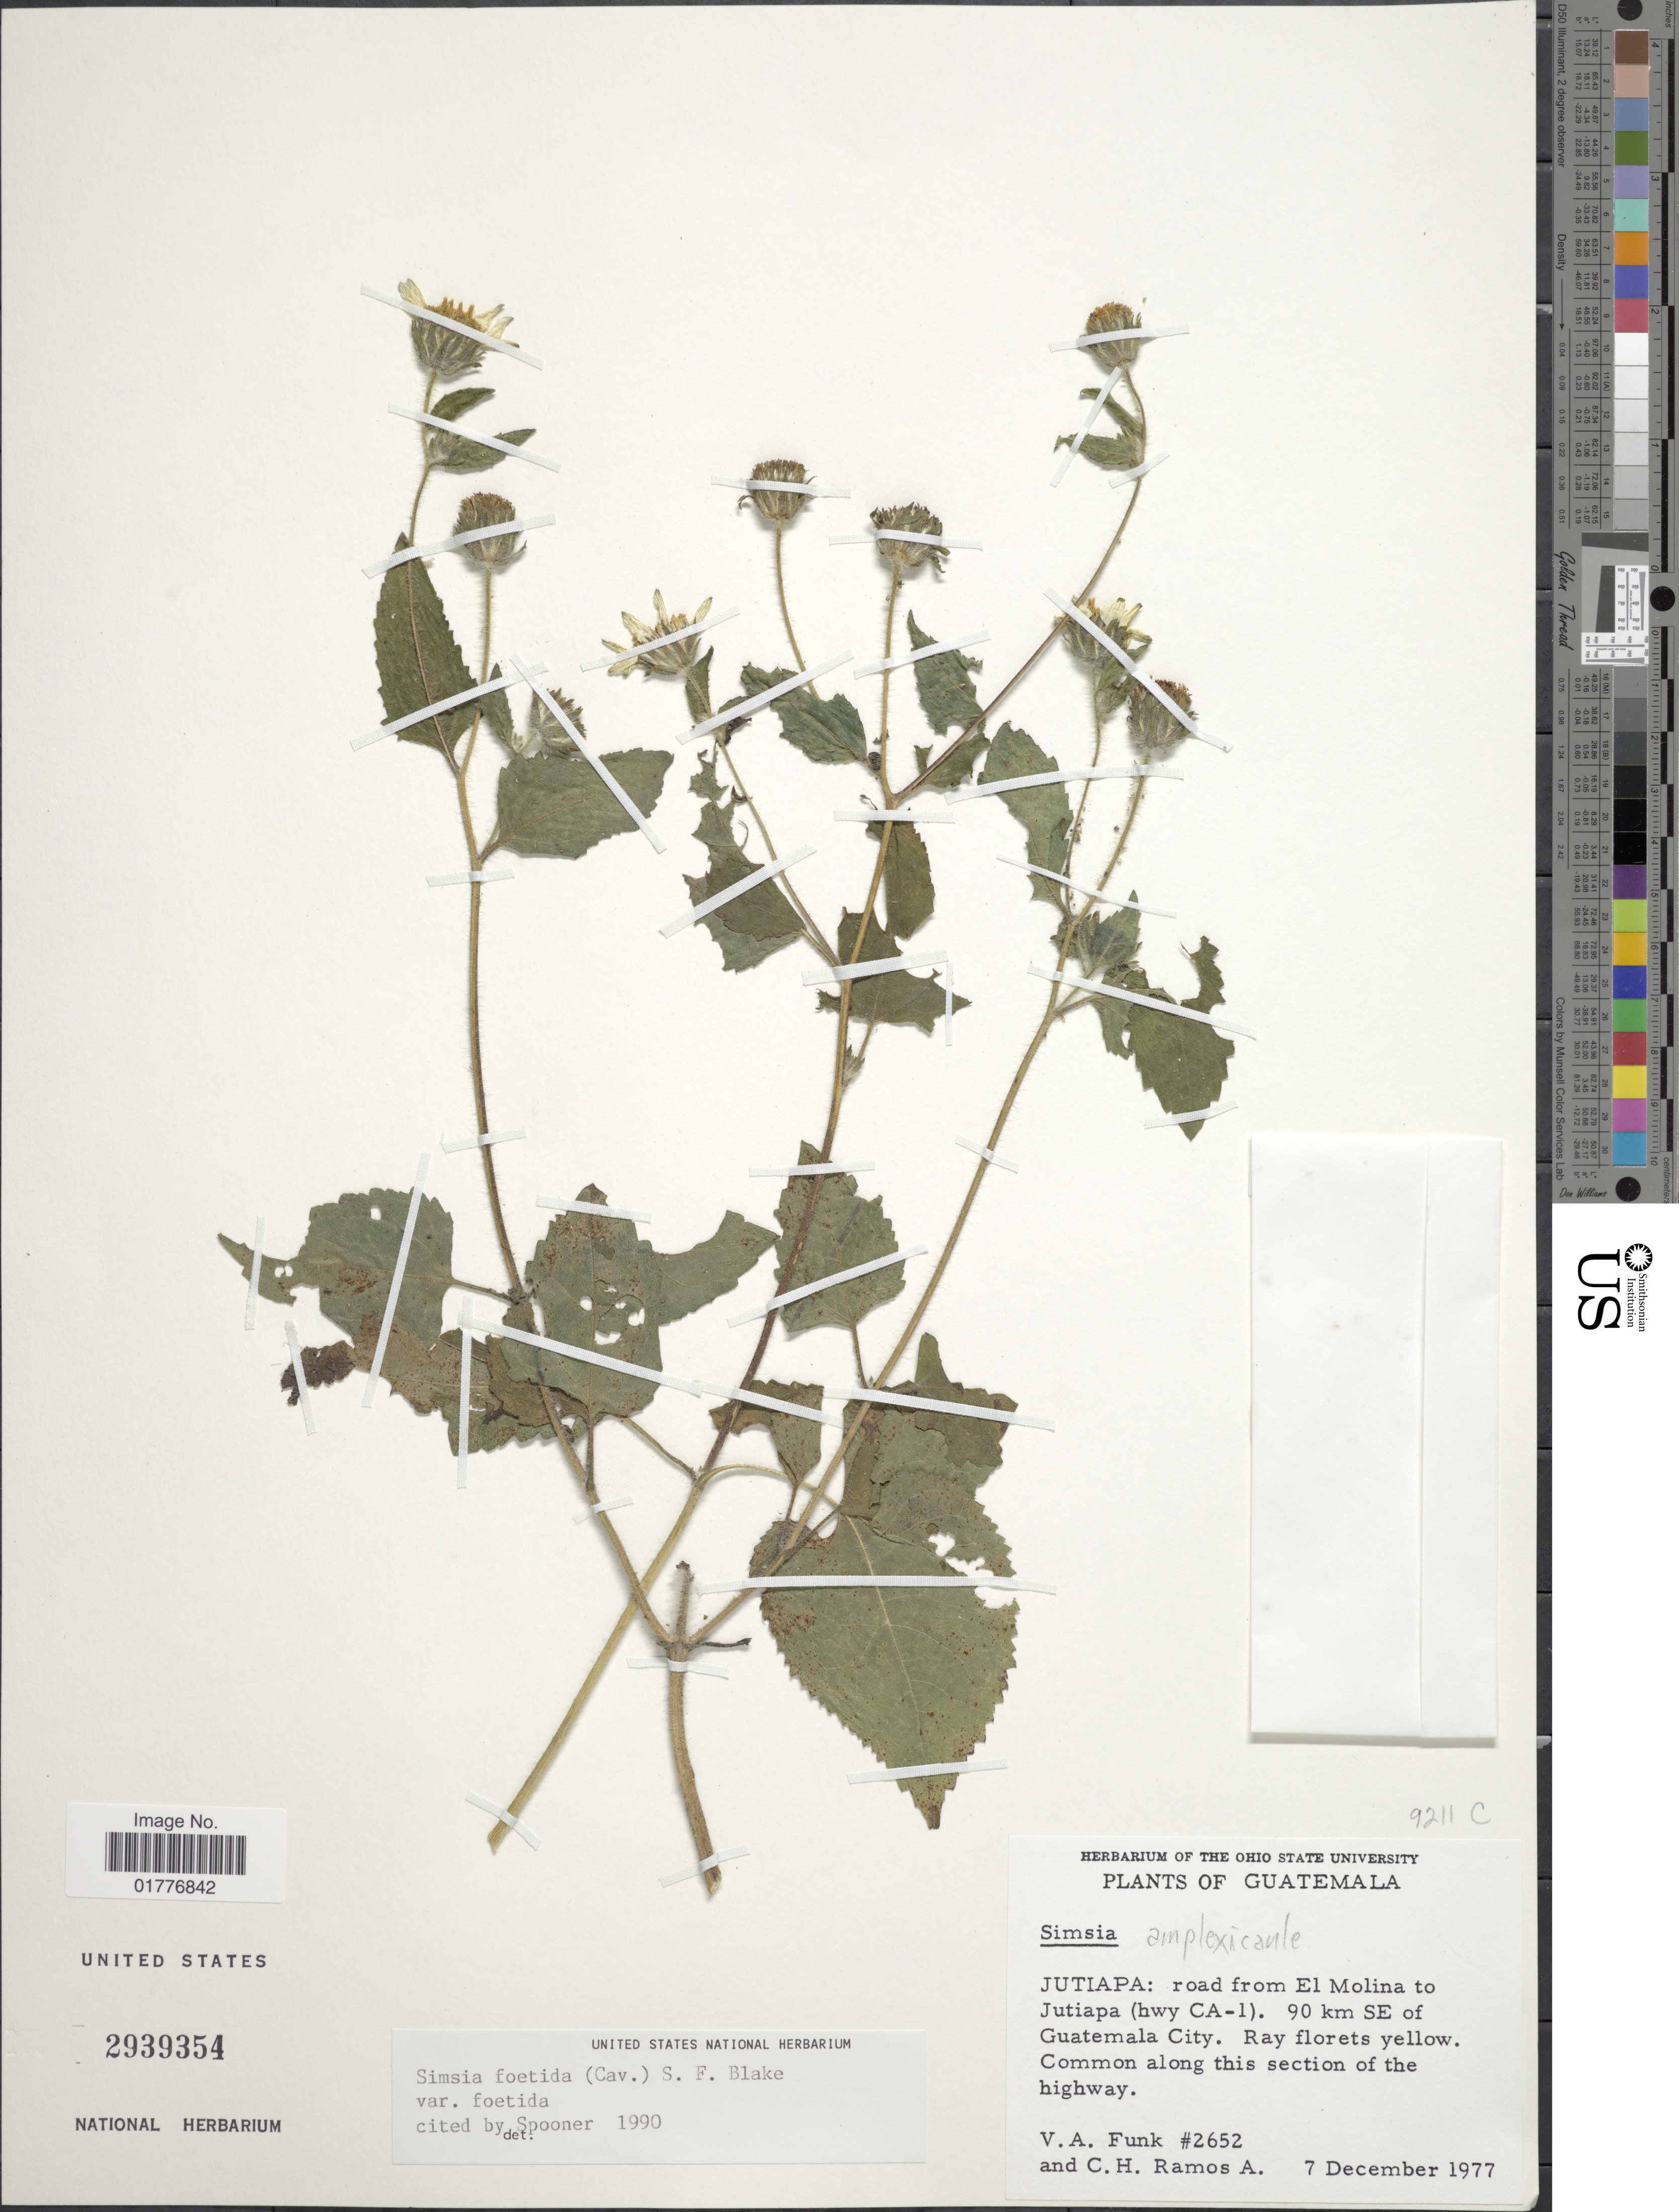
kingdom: Plantae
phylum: Tracheophyta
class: Magnoliopsida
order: Asterales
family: Asteraceae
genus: Simsia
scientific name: Simsia foetida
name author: (Cav.) S.F. Blake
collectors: V. Funk & C. H. Ramos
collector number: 2652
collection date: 1977-12-07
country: Guatemala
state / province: Jutiapa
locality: Jutiapa: road from El Molina to Jutiapa (hwy CA-1), 90 km SE of Guatemala City, Common along this section of the highway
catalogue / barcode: US 2939354